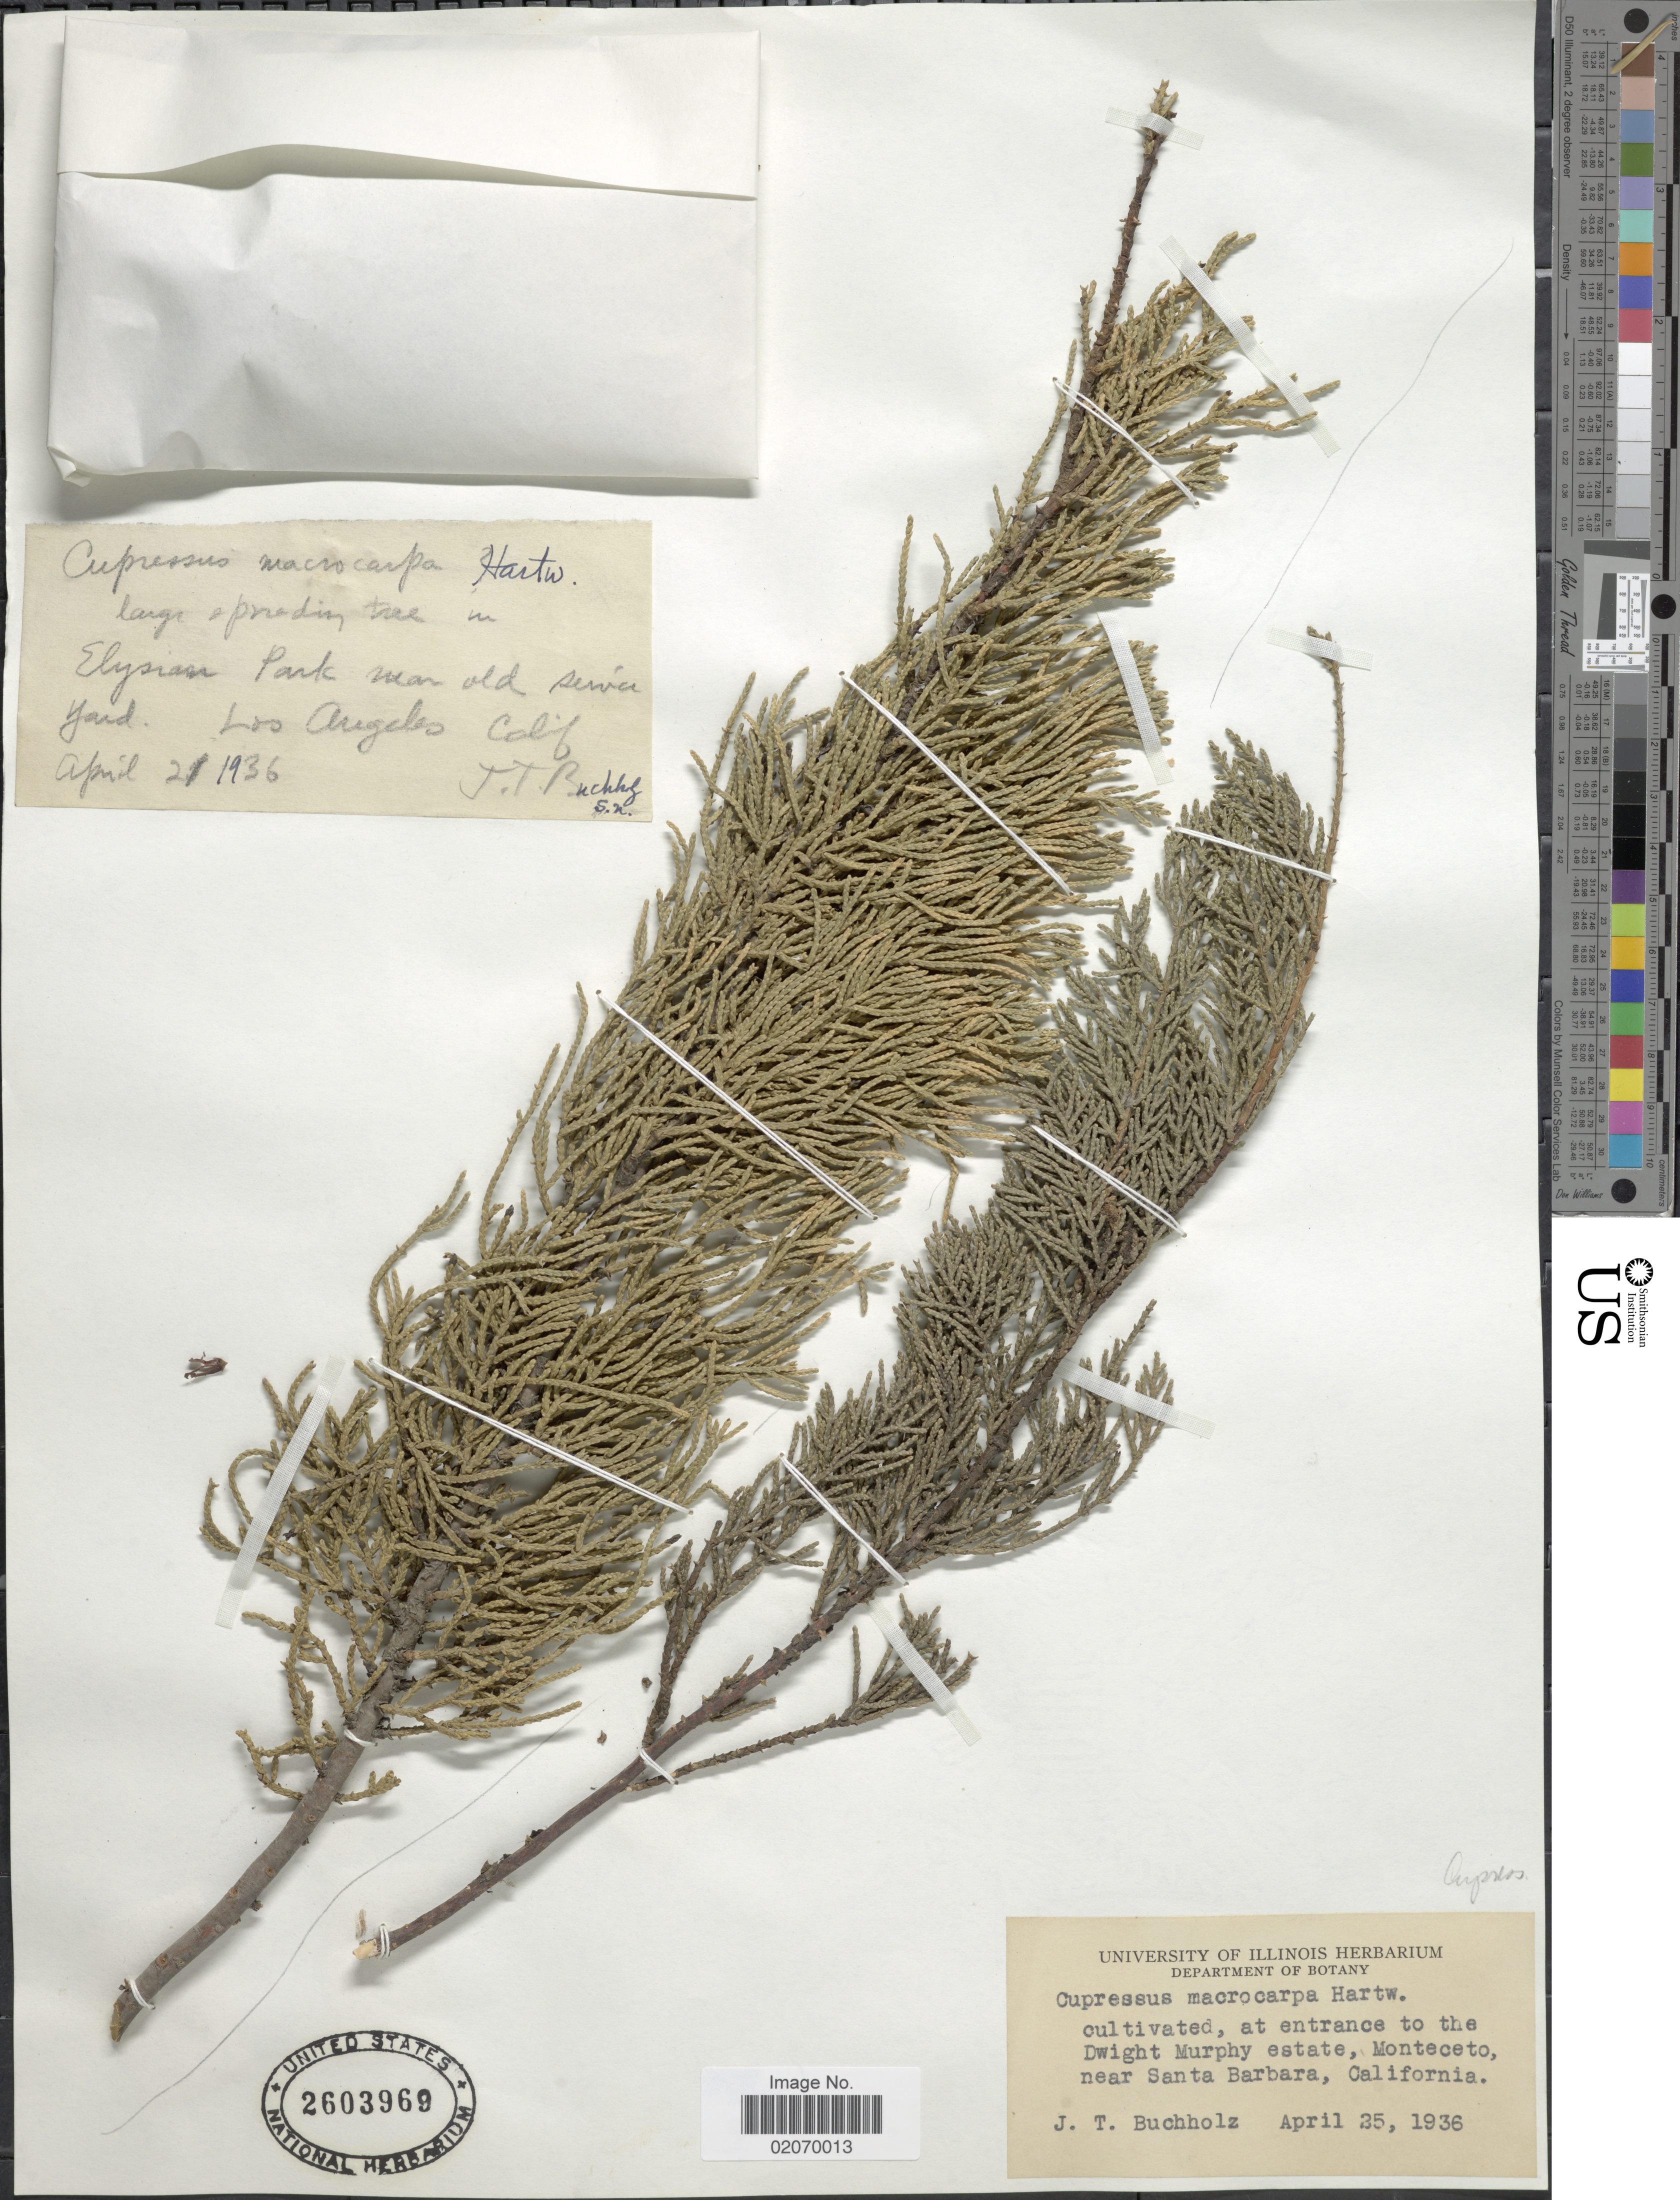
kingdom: Plantae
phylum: Tracheophyta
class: Pinopsida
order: Pinales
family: Cupressaceae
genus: Hesperocyparis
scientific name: Hesperocyparis macrocarpa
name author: (Hartw. ex Gordon) Bartel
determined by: (US) Smithsonian Institution - National Museum of Natural History - Department of Botany (UNITED STATES)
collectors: J. T. Buchholz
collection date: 1936-04-21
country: United States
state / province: California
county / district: Los Angeles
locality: Elysian Park near old River Yard, Los Angeles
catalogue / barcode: US 2603969-2